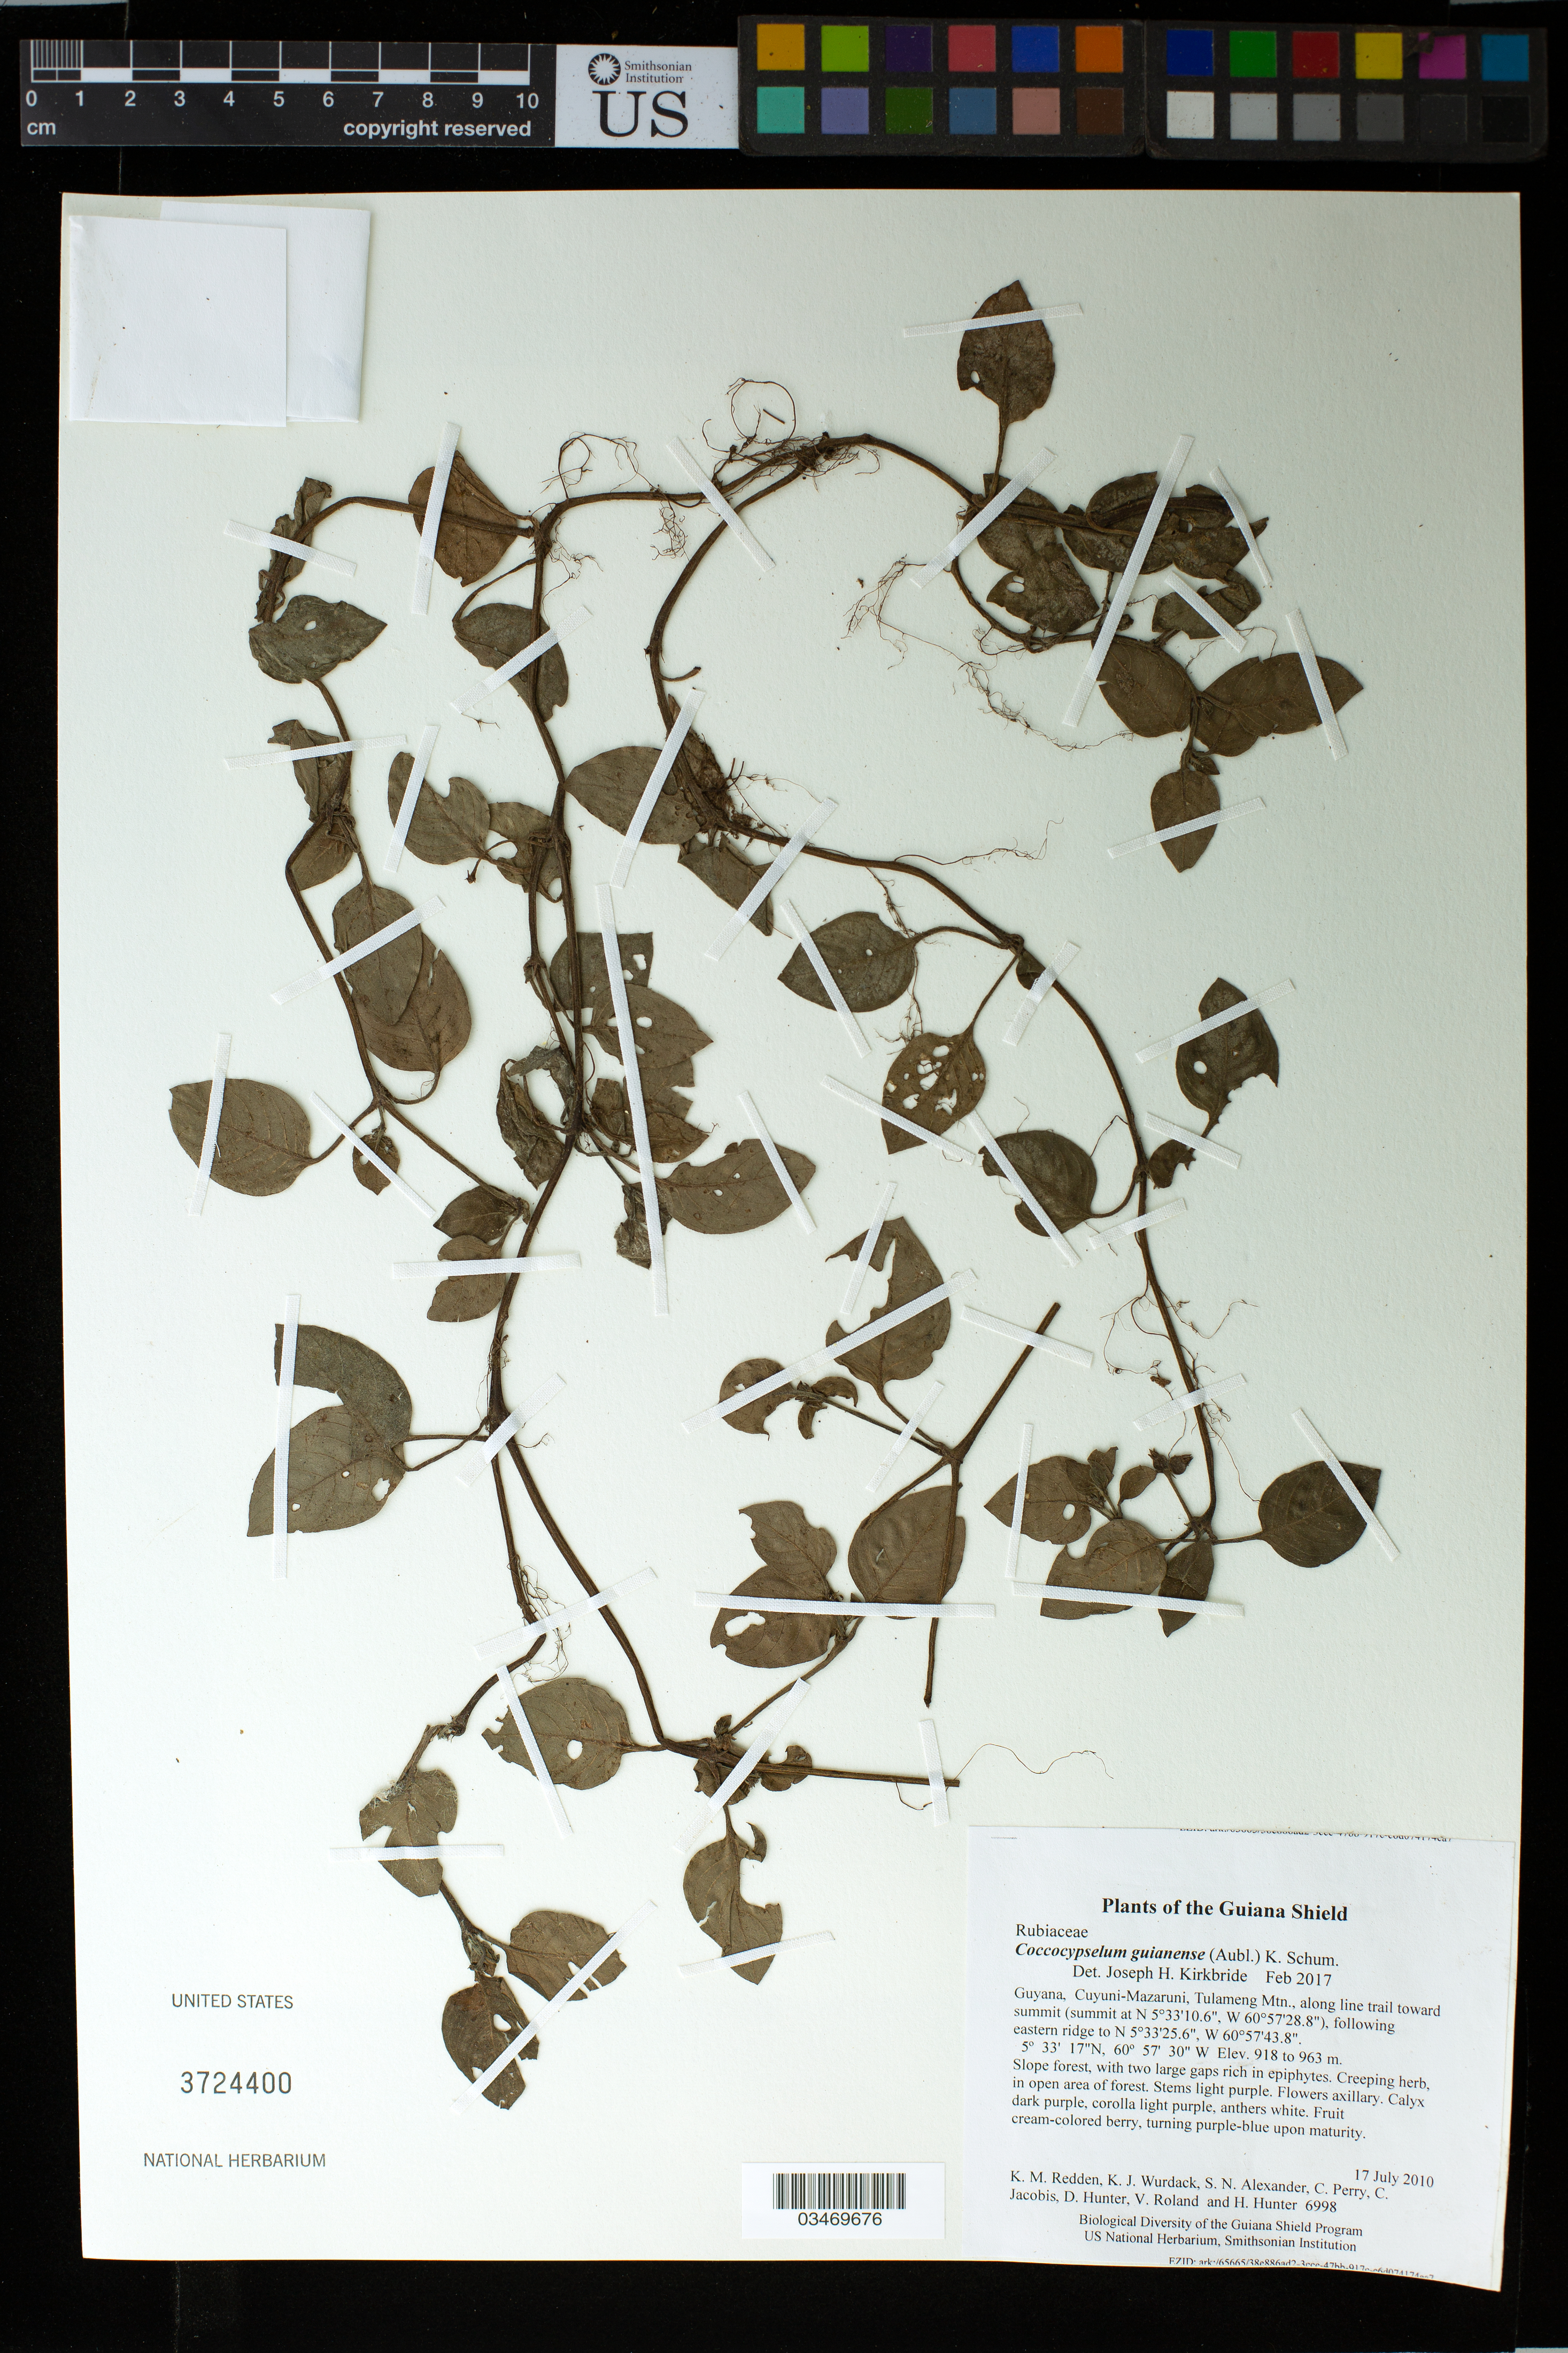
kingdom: Plantae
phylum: Tracheophyta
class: Magnoliopsida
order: Gentianales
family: Rubiaceae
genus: Coccocypselum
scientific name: Coccocypselum guianense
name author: (Aubl.) K. Schum.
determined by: Kirkbride, J. H.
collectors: K. M. Redden, K. Wurdack, S. N. Alexander, C. Perry, C. Jacobis, D. Hunter, V. Roland & H. Hunter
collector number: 6998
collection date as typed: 17 July 2010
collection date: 2010-07-17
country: Guyana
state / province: Cuyuni-Mazaruni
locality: Tulameng Mtn., along line trail toward summit (summit at N 5°33'10.6", W 60°57'28.8"), following eastern ridge to N 5°33'25.6", W 60°57'43.8"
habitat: Slope forest, with two large gaps rich in epiphytes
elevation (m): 918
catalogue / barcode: US 3724400